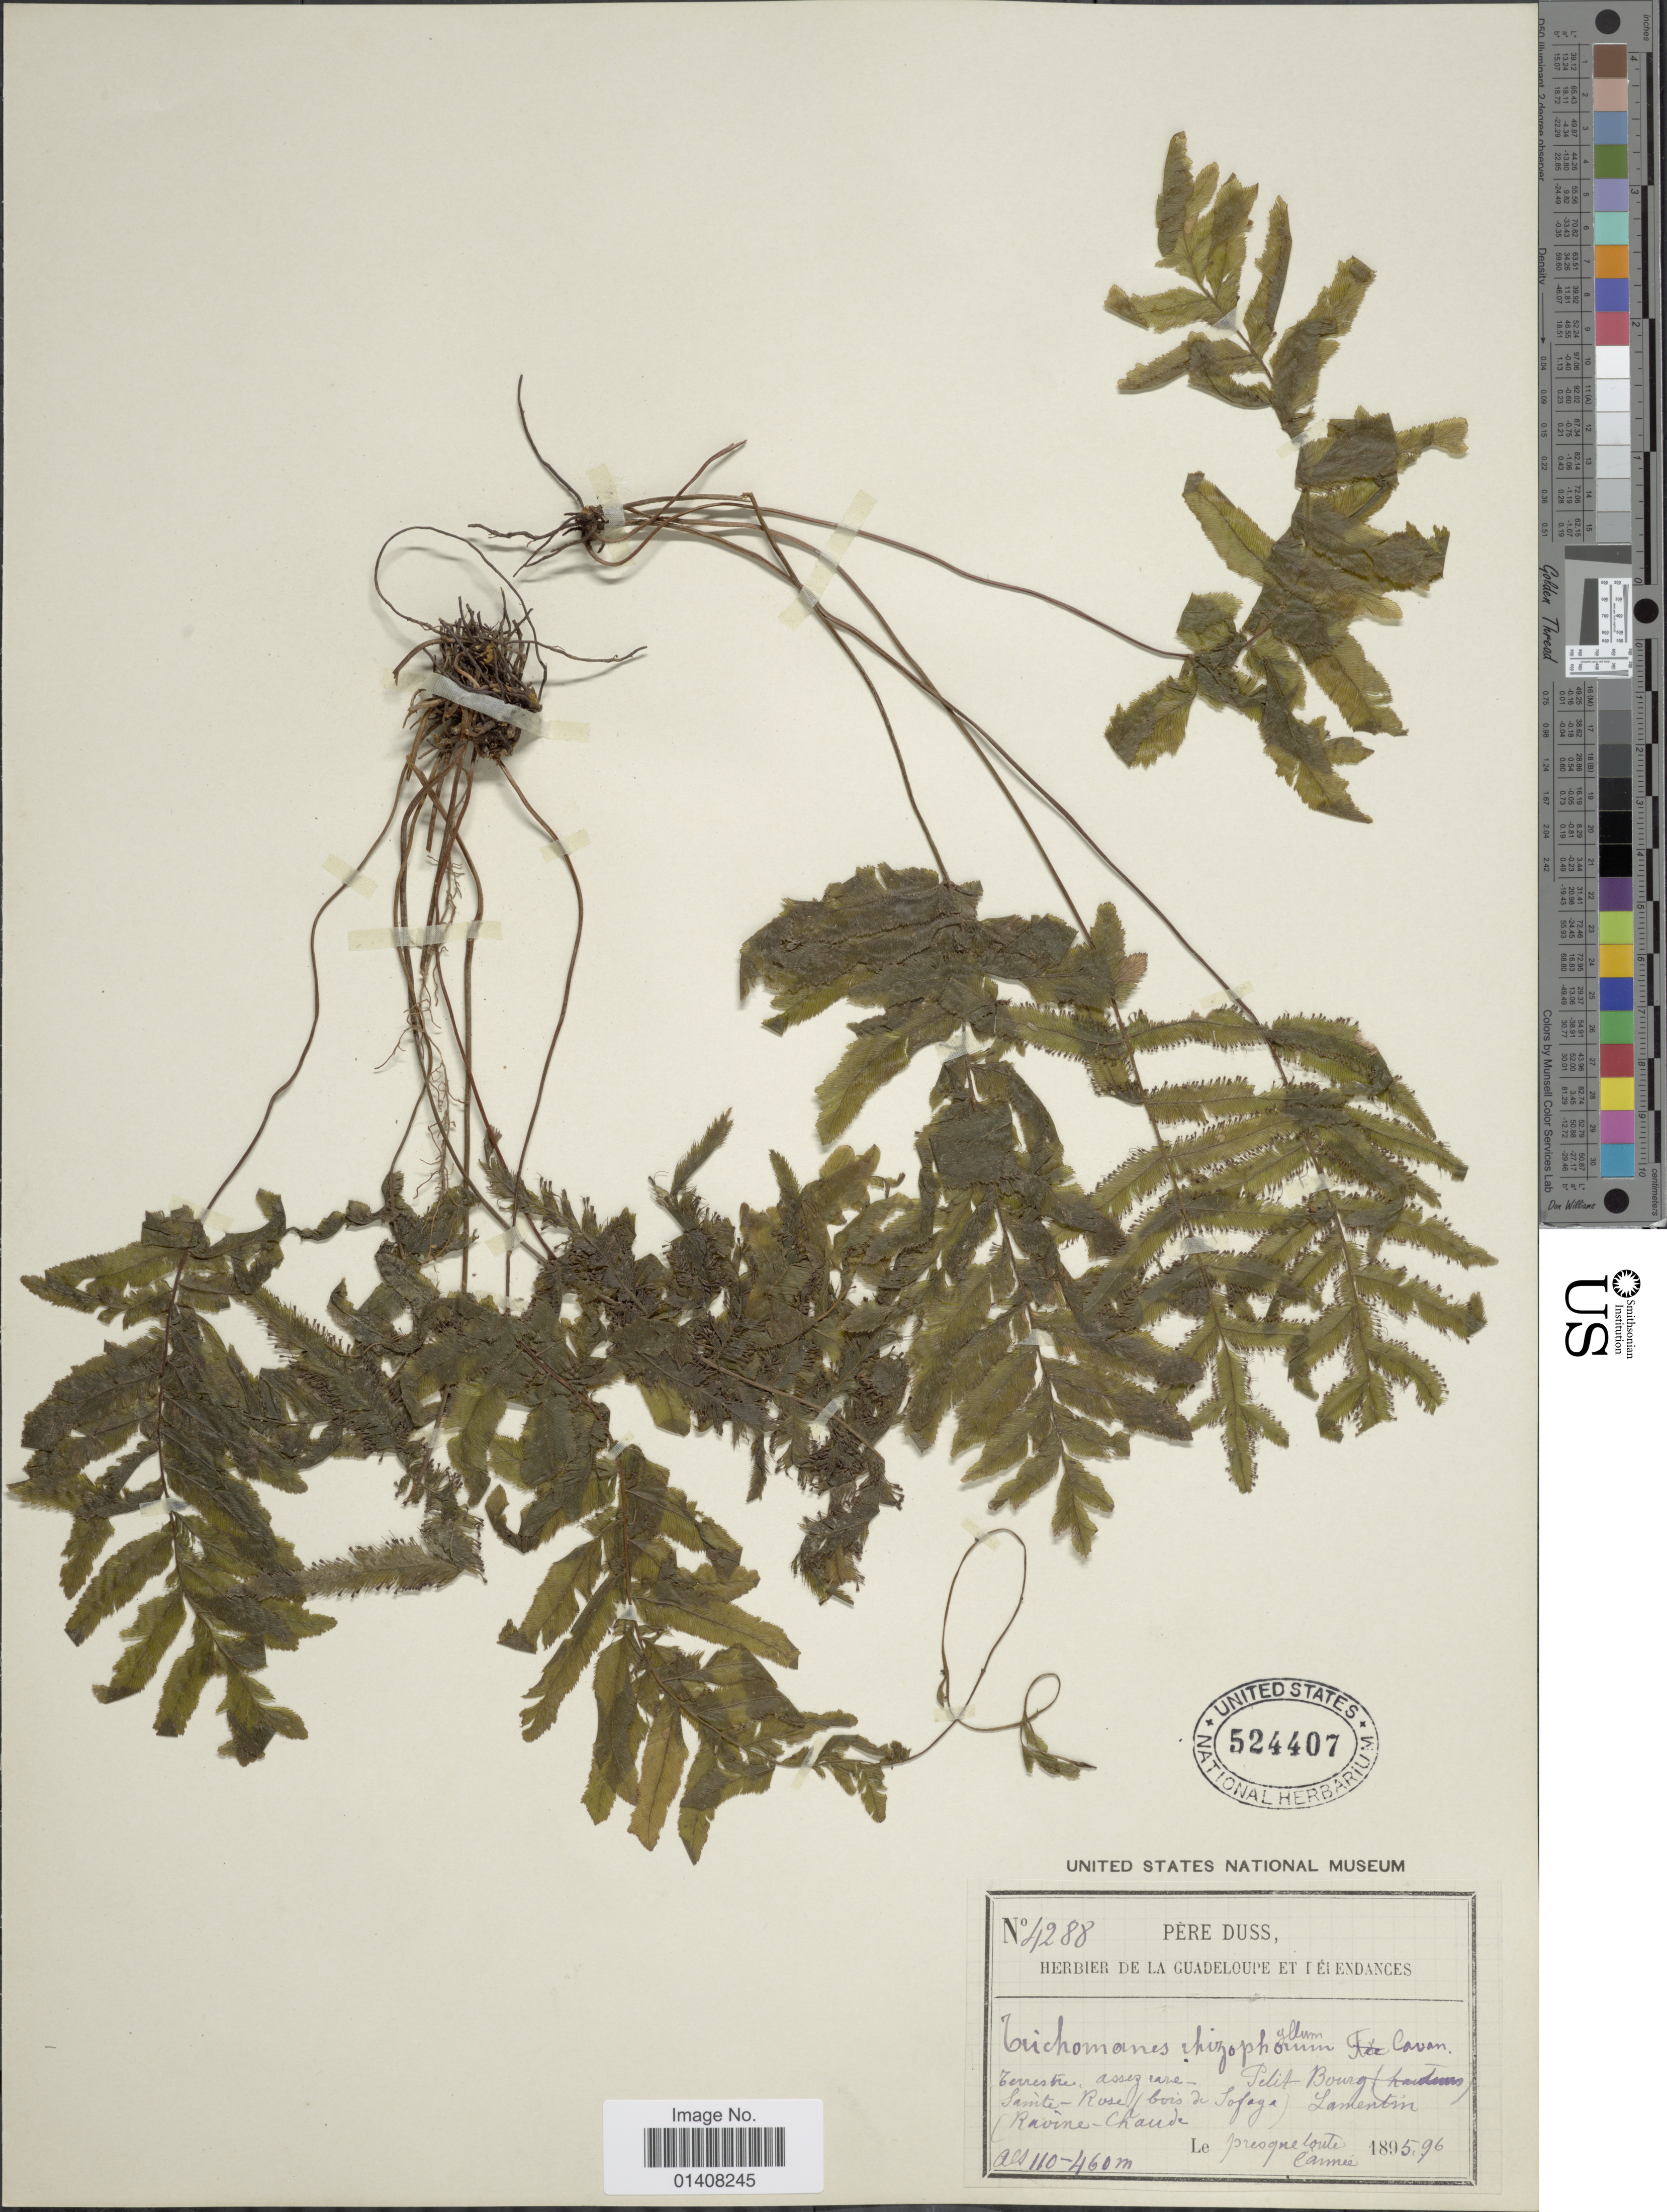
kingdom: Plantae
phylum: Tracheophyta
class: Polypodiopsida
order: Hymenophyllales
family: Hymenophyllaceae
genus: Trichomanes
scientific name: Trichomanes pinnatum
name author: Hedw.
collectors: Père Duss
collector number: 4288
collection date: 1895/1896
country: Guadeloupe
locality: Petit-Bourg, Sainte-Rose (bois de Sofaya), Lamentin (Ravine-Chaude)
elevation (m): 110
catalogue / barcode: US 524407